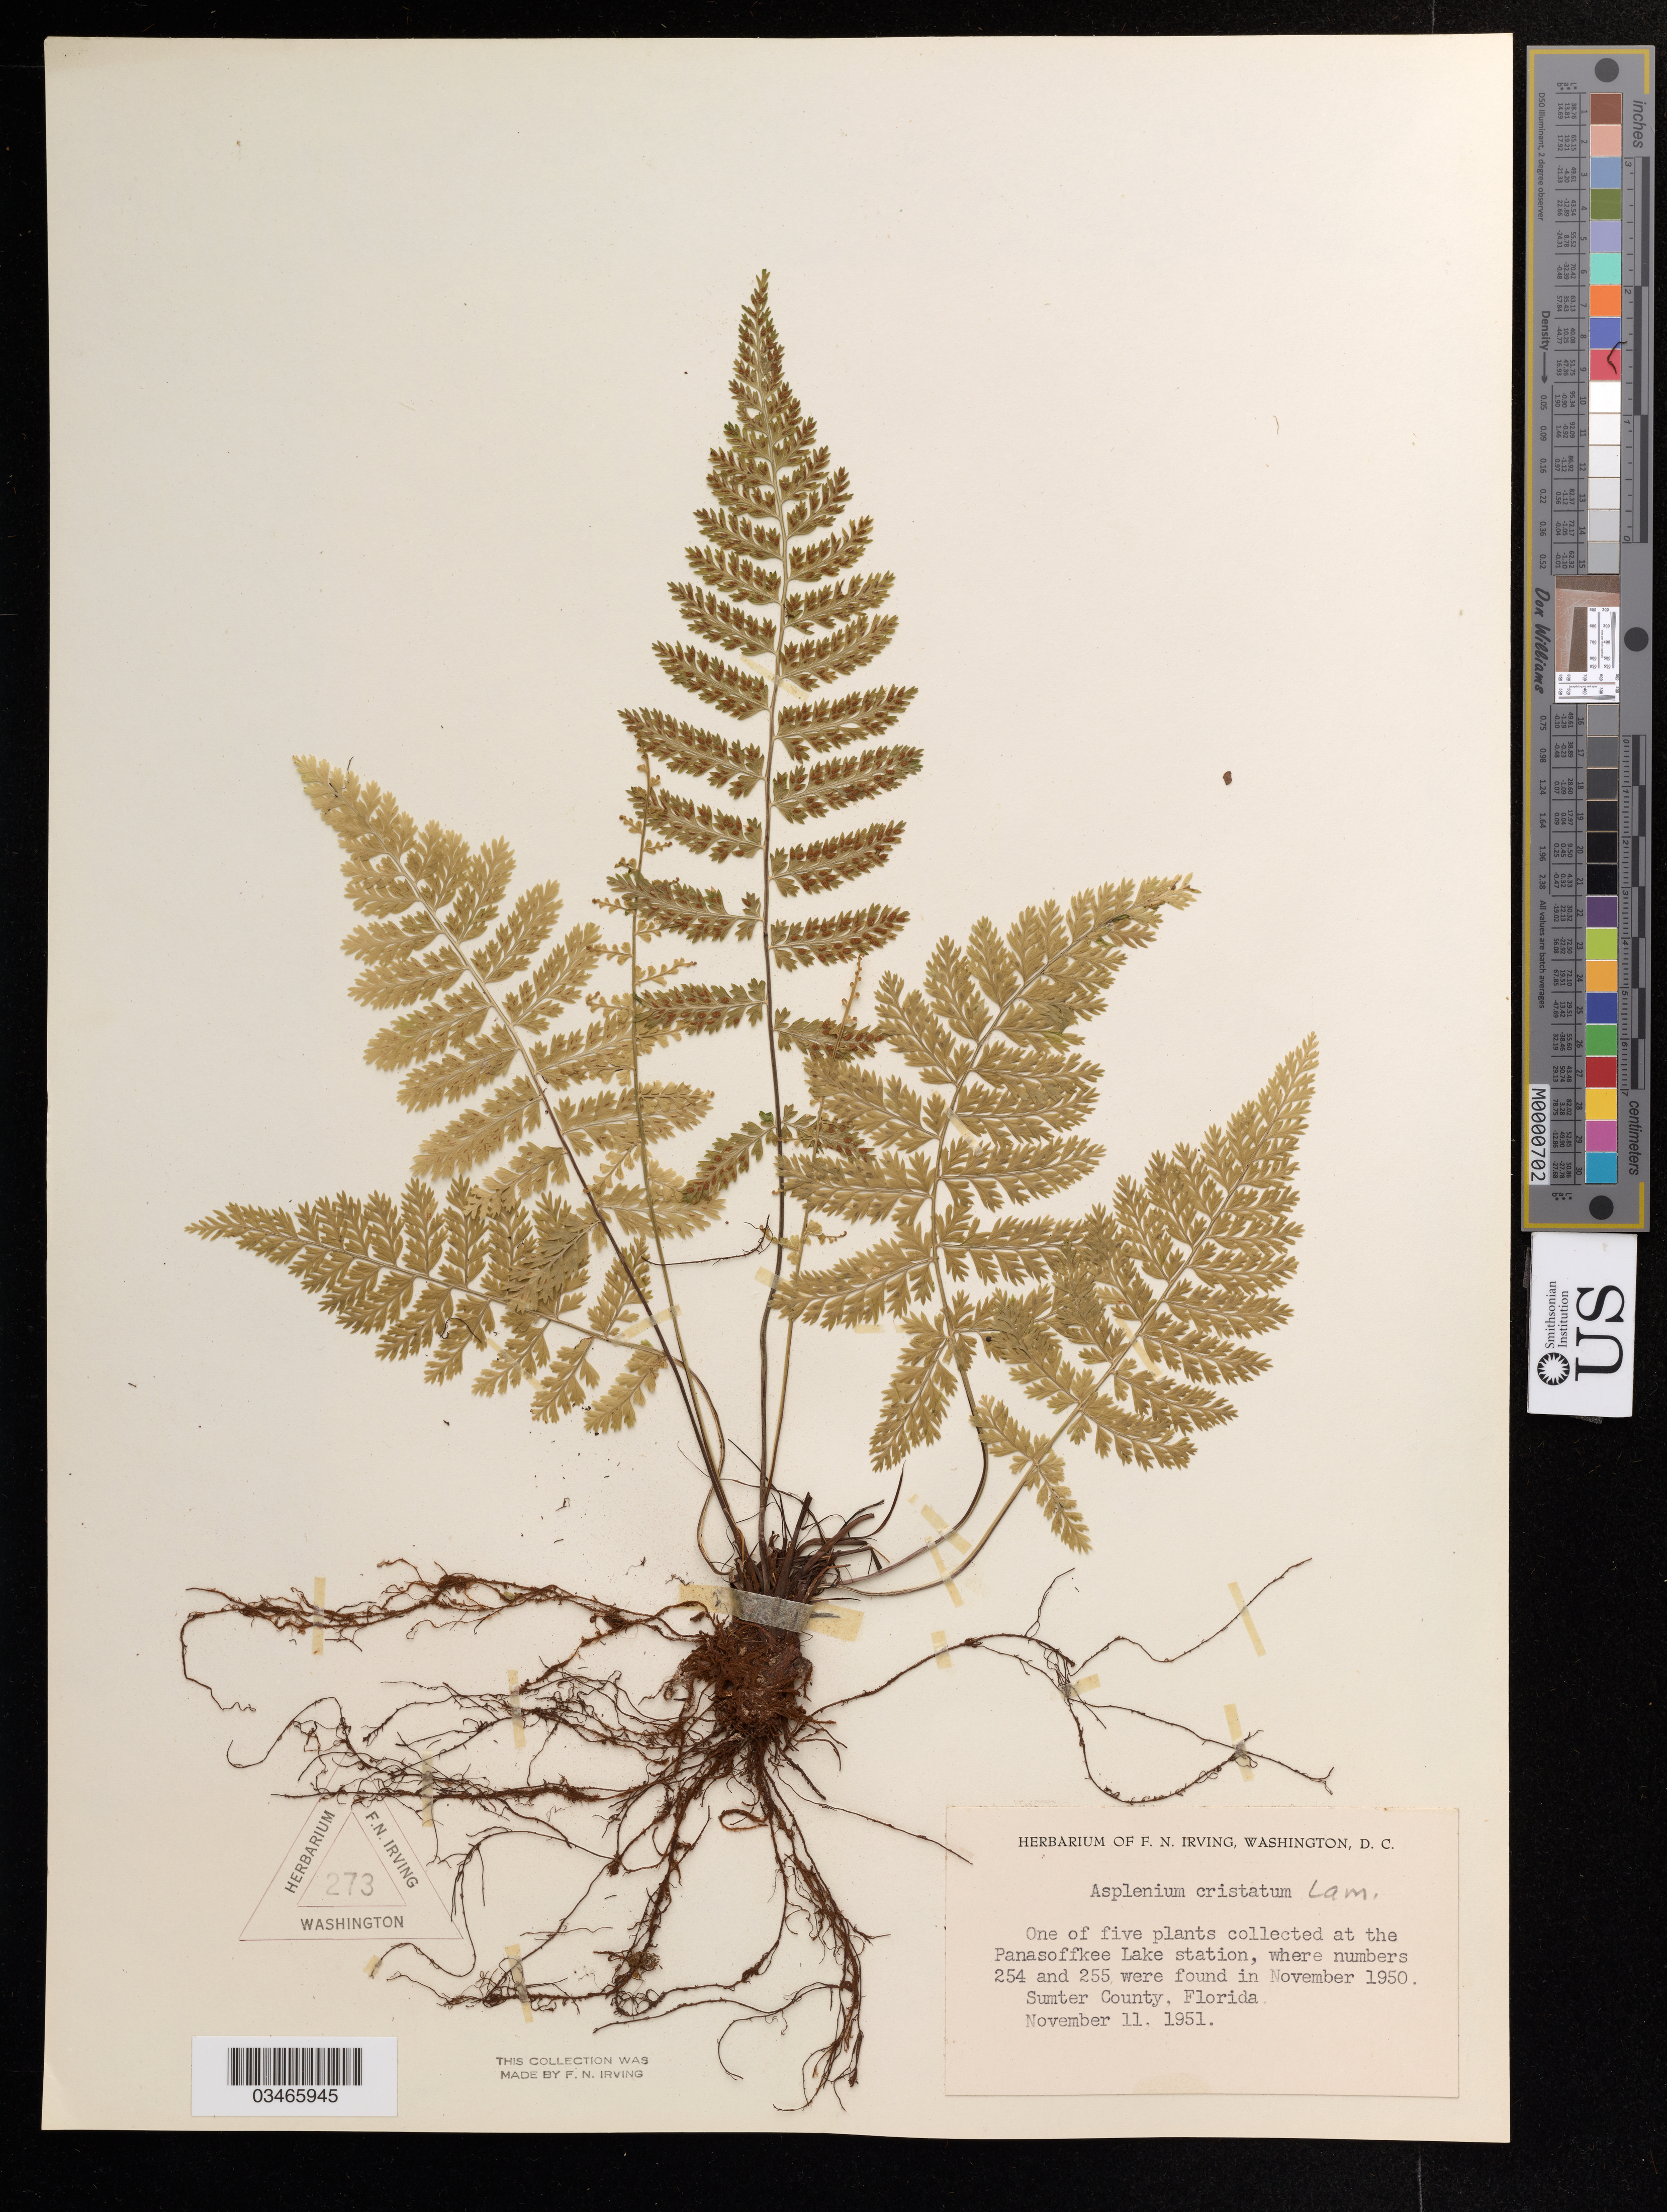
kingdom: Plantae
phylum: Tracheophyta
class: Polypodiopsida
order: Polypodiales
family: Aspleniaceae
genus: Asplenium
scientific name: Asplenium cristatum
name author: Lam.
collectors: ex herb. F.N. Irving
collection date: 1951-11-11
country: United States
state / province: Florida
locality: At the Panasoffkee Lake station, where numbers 254 and 255 were found, Sumter County.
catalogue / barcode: US 273